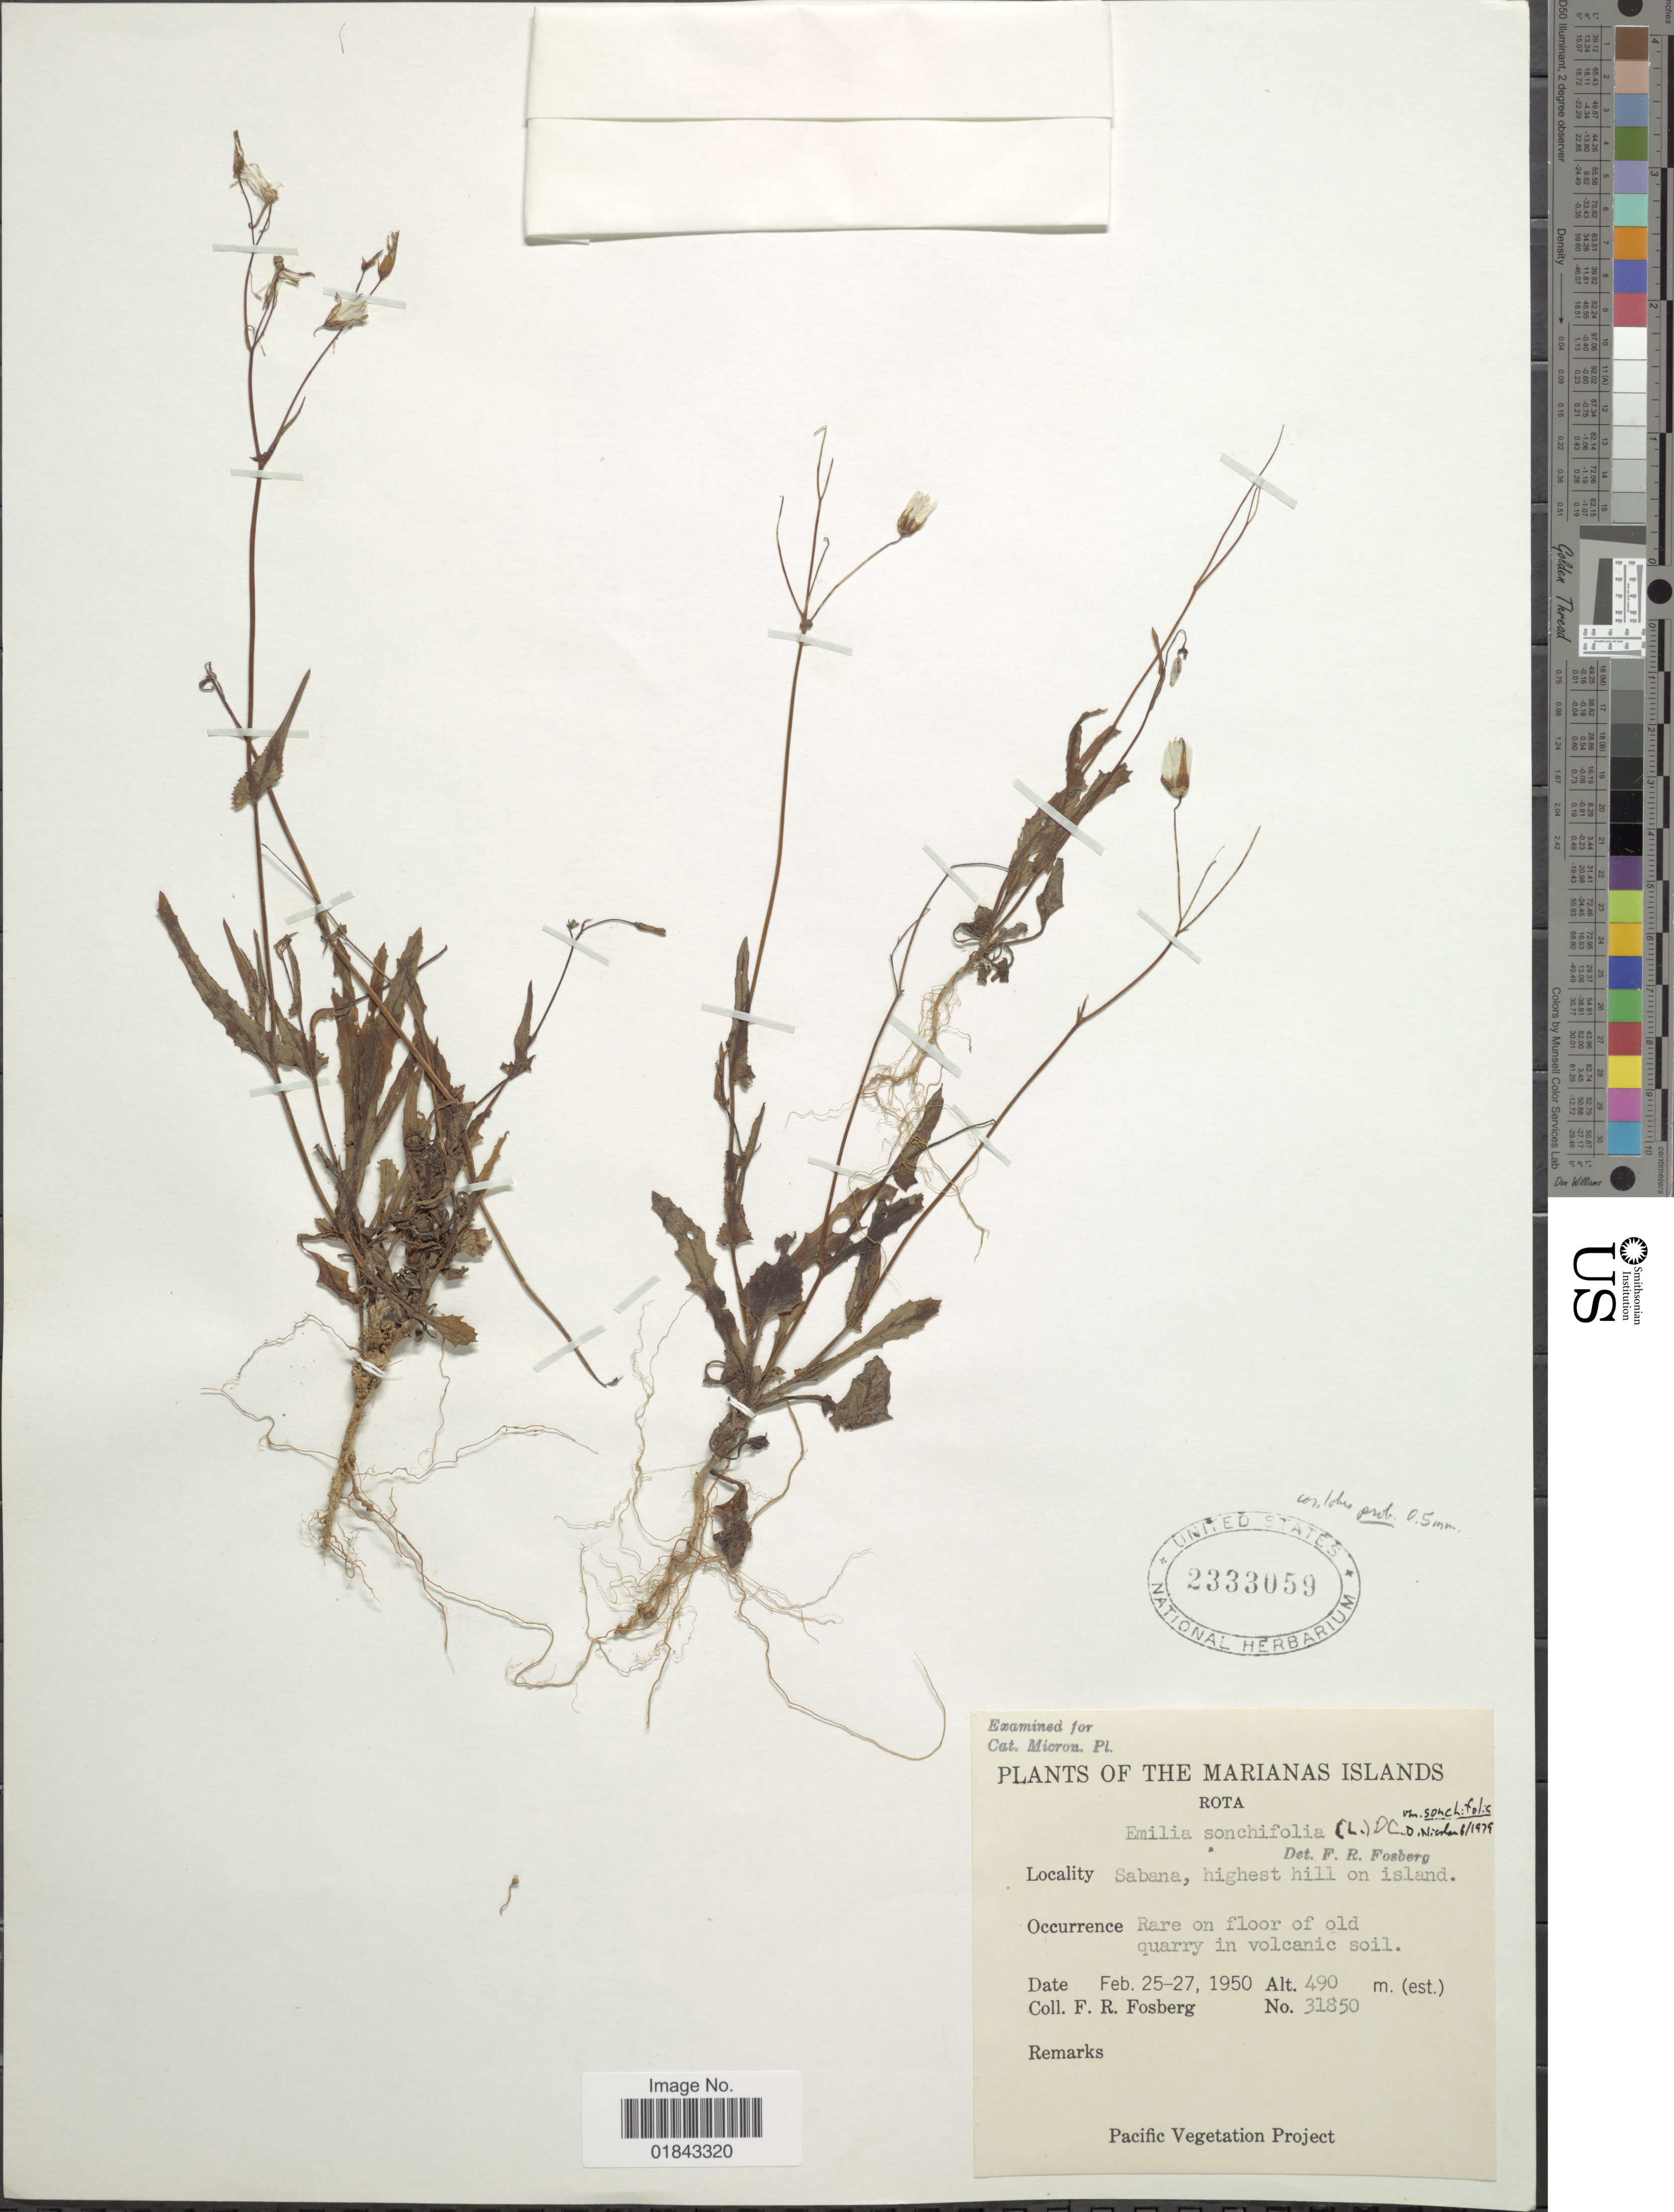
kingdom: Plantae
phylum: Tracheophyta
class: Magnoliopsida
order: Asterales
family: Asteraceae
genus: Emilia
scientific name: Emilia sonchifolia var. sonchifolia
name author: (L.) DC.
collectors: F. R. Fosberg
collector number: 31850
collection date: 1950-02-25/1950-02-27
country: Northern Mariana Islands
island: Rota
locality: Rota, Sabana, highest hill on island, rare on floor of old quarry in volcanic soil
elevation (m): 490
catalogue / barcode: US 2333059